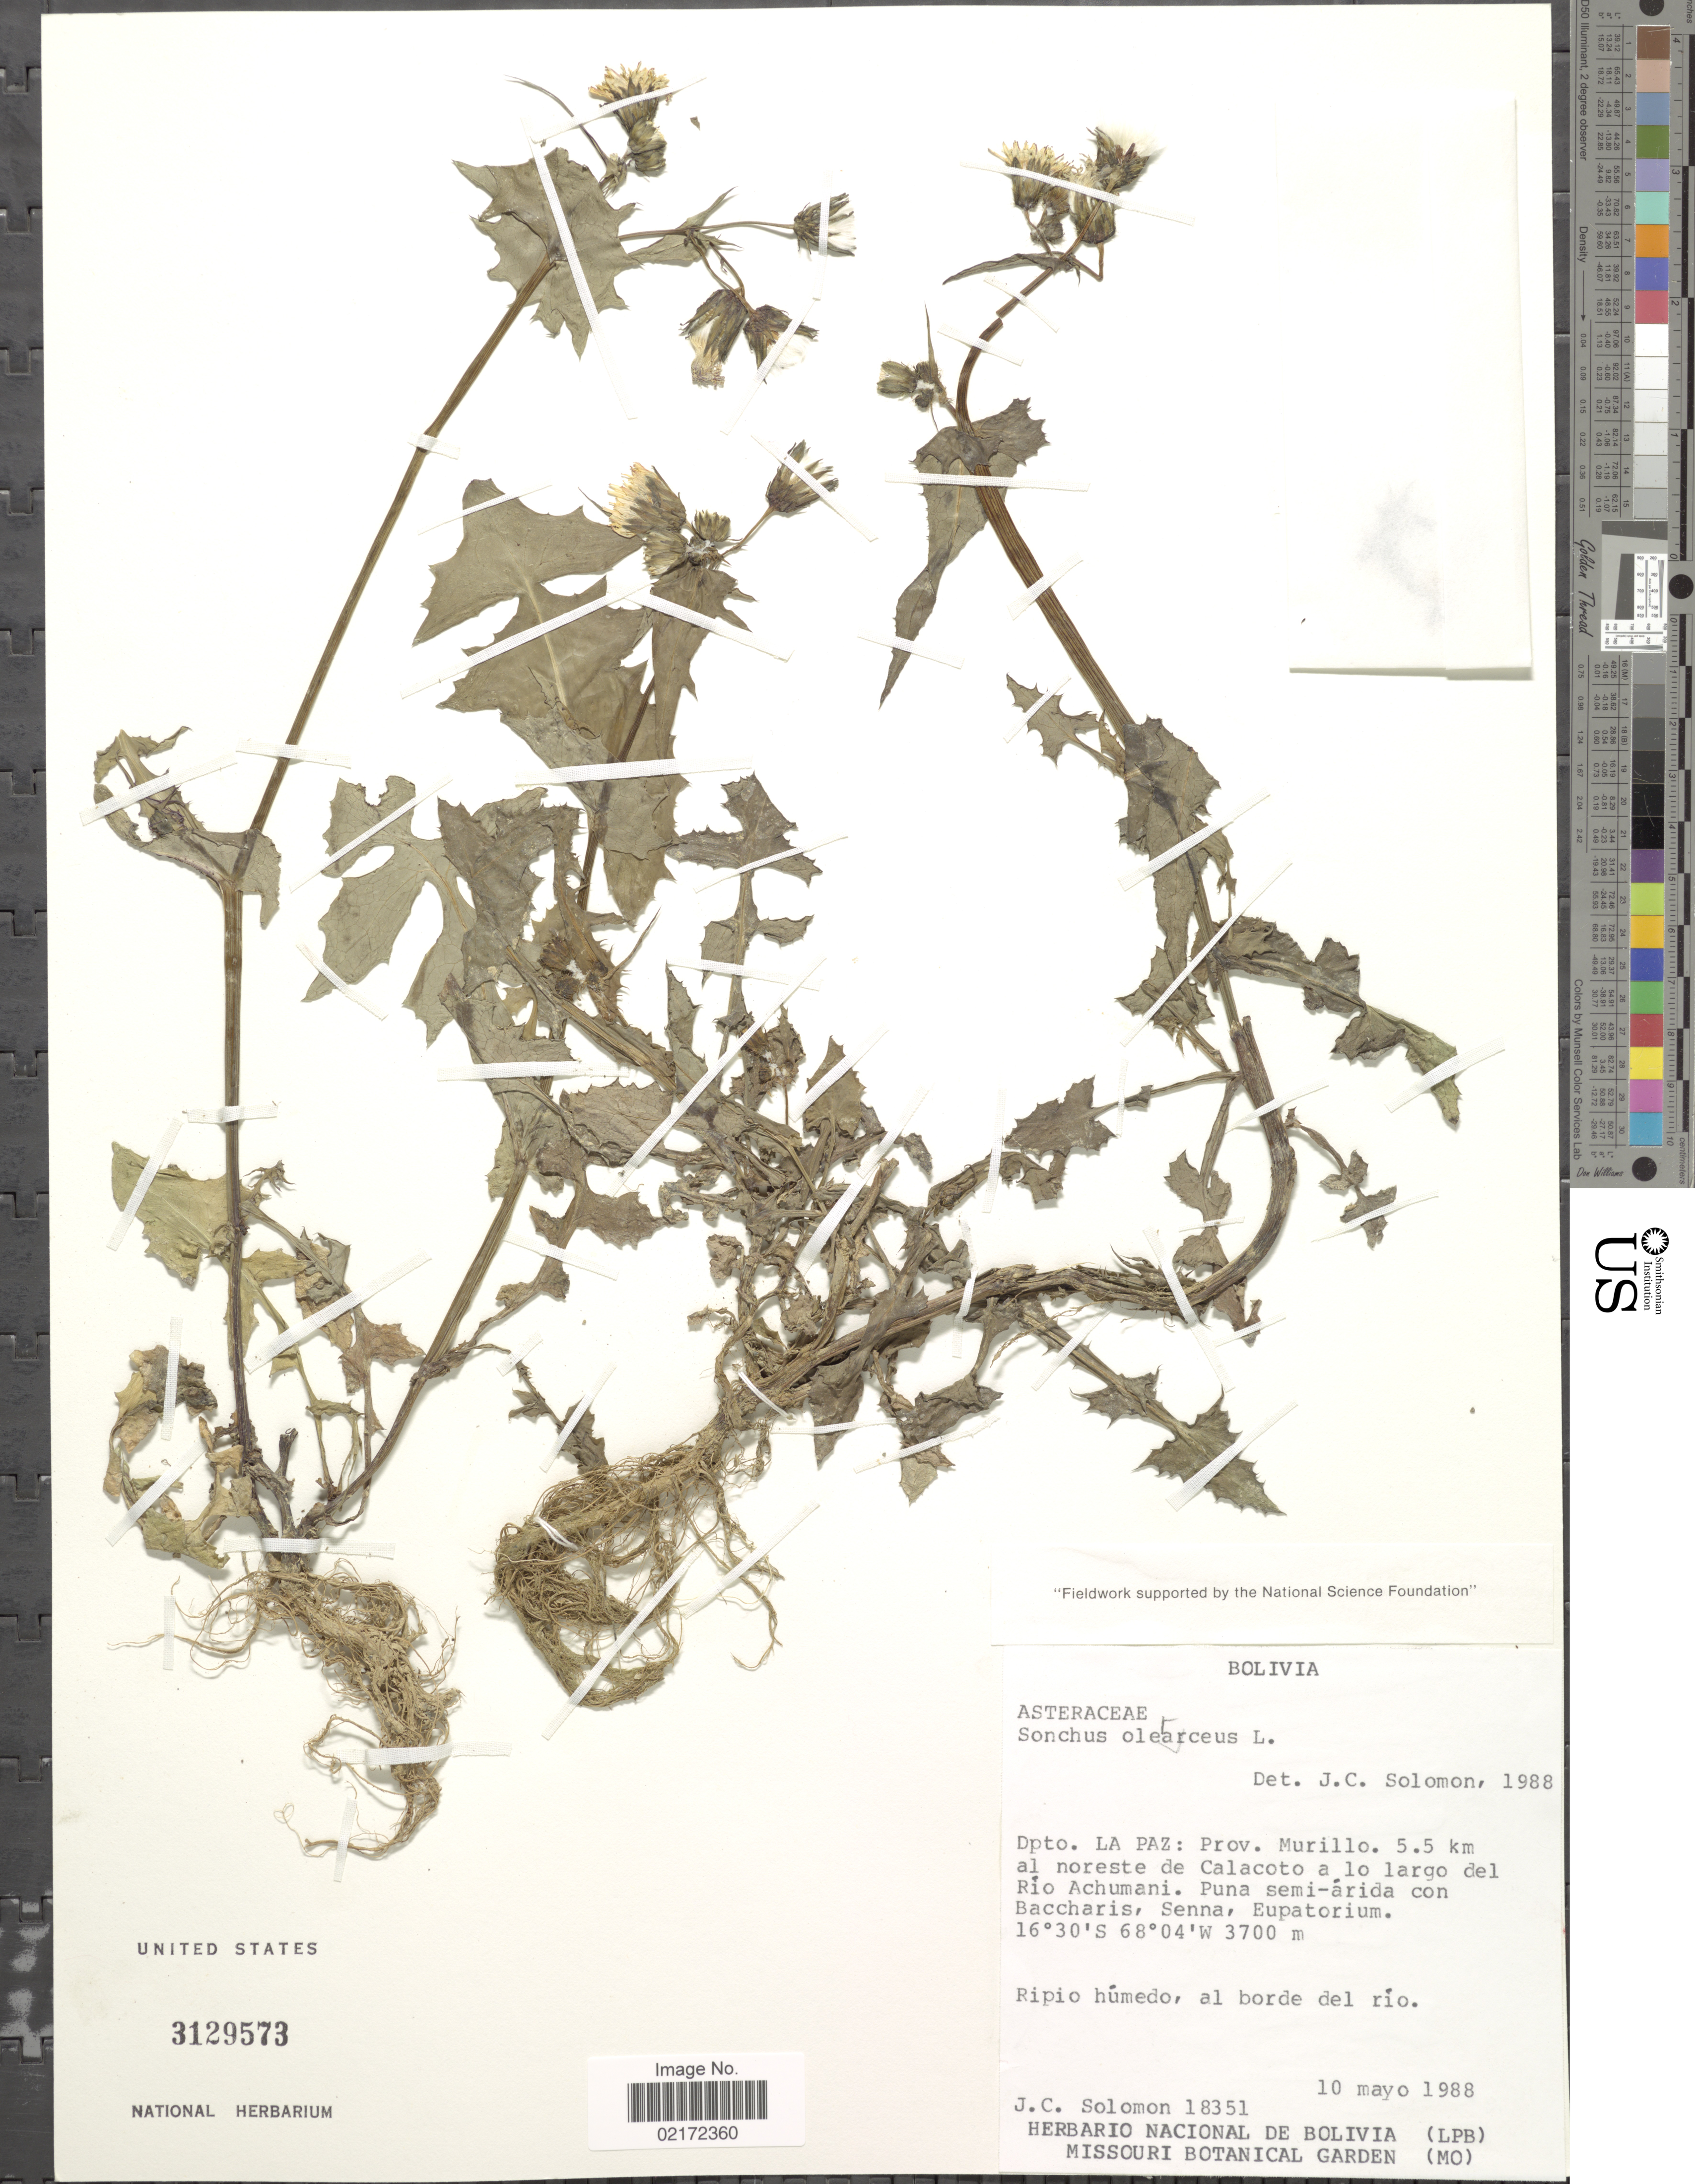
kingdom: Plantae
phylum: Tracheophyta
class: Magnoliopsida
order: Asterales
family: Asteraceae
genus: Sonchus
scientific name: Sonchus oleraceus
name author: L.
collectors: J. C. Solomon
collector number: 18351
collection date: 1988-05-10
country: Bolivia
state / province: La Paz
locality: Dpto. La Paz: Prov. Murillo. 5.5 km al noreste de Calacoto a lo largo del Río Achumani.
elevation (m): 3700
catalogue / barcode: US 3129573